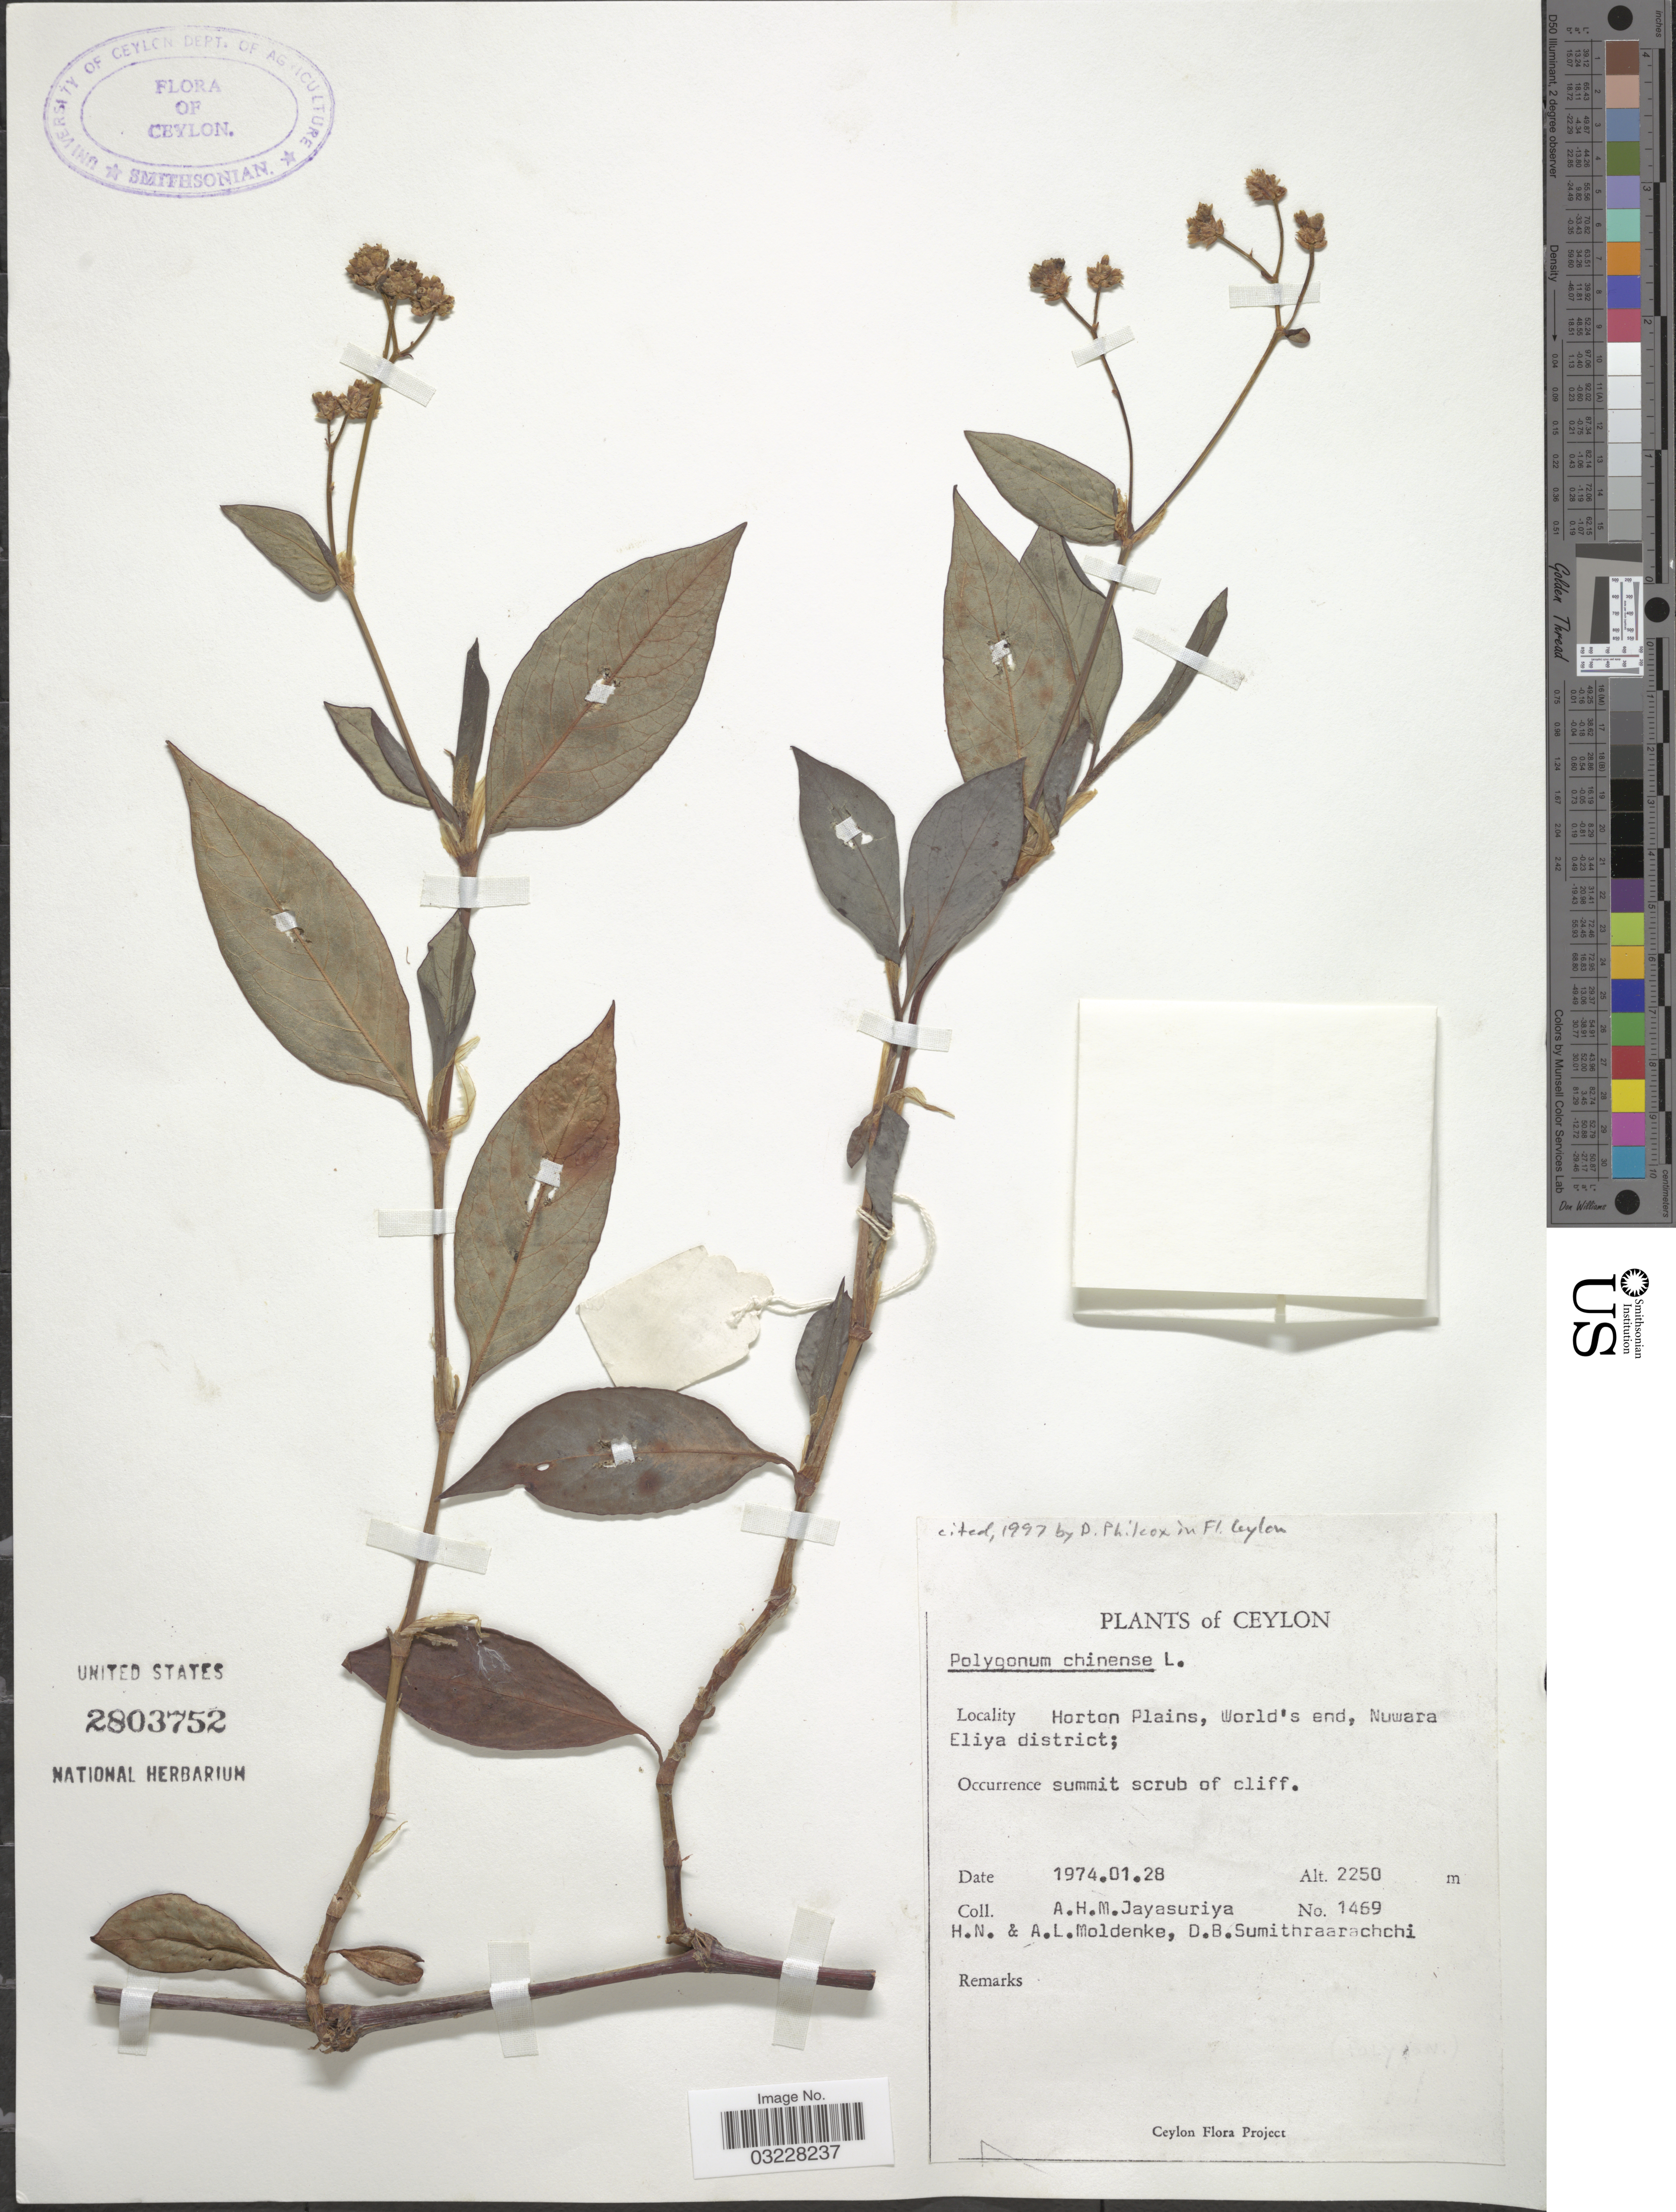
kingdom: Plantae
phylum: Tracheophyta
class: Magnoliopsida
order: Caryophyllales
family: Polygonaceae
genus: Polygonum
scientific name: Polygonum chinense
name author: L.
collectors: A. H. Jayasuriya, H. N. Moldenke, A. L. Moldenke & D. B. Sumithraarachchi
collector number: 1469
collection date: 1974-01-28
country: Sri Lanka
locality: Ceylon. Horton Plains, World's end, Nuwara Eliya district.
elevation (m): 2250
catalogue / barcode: US 2803752